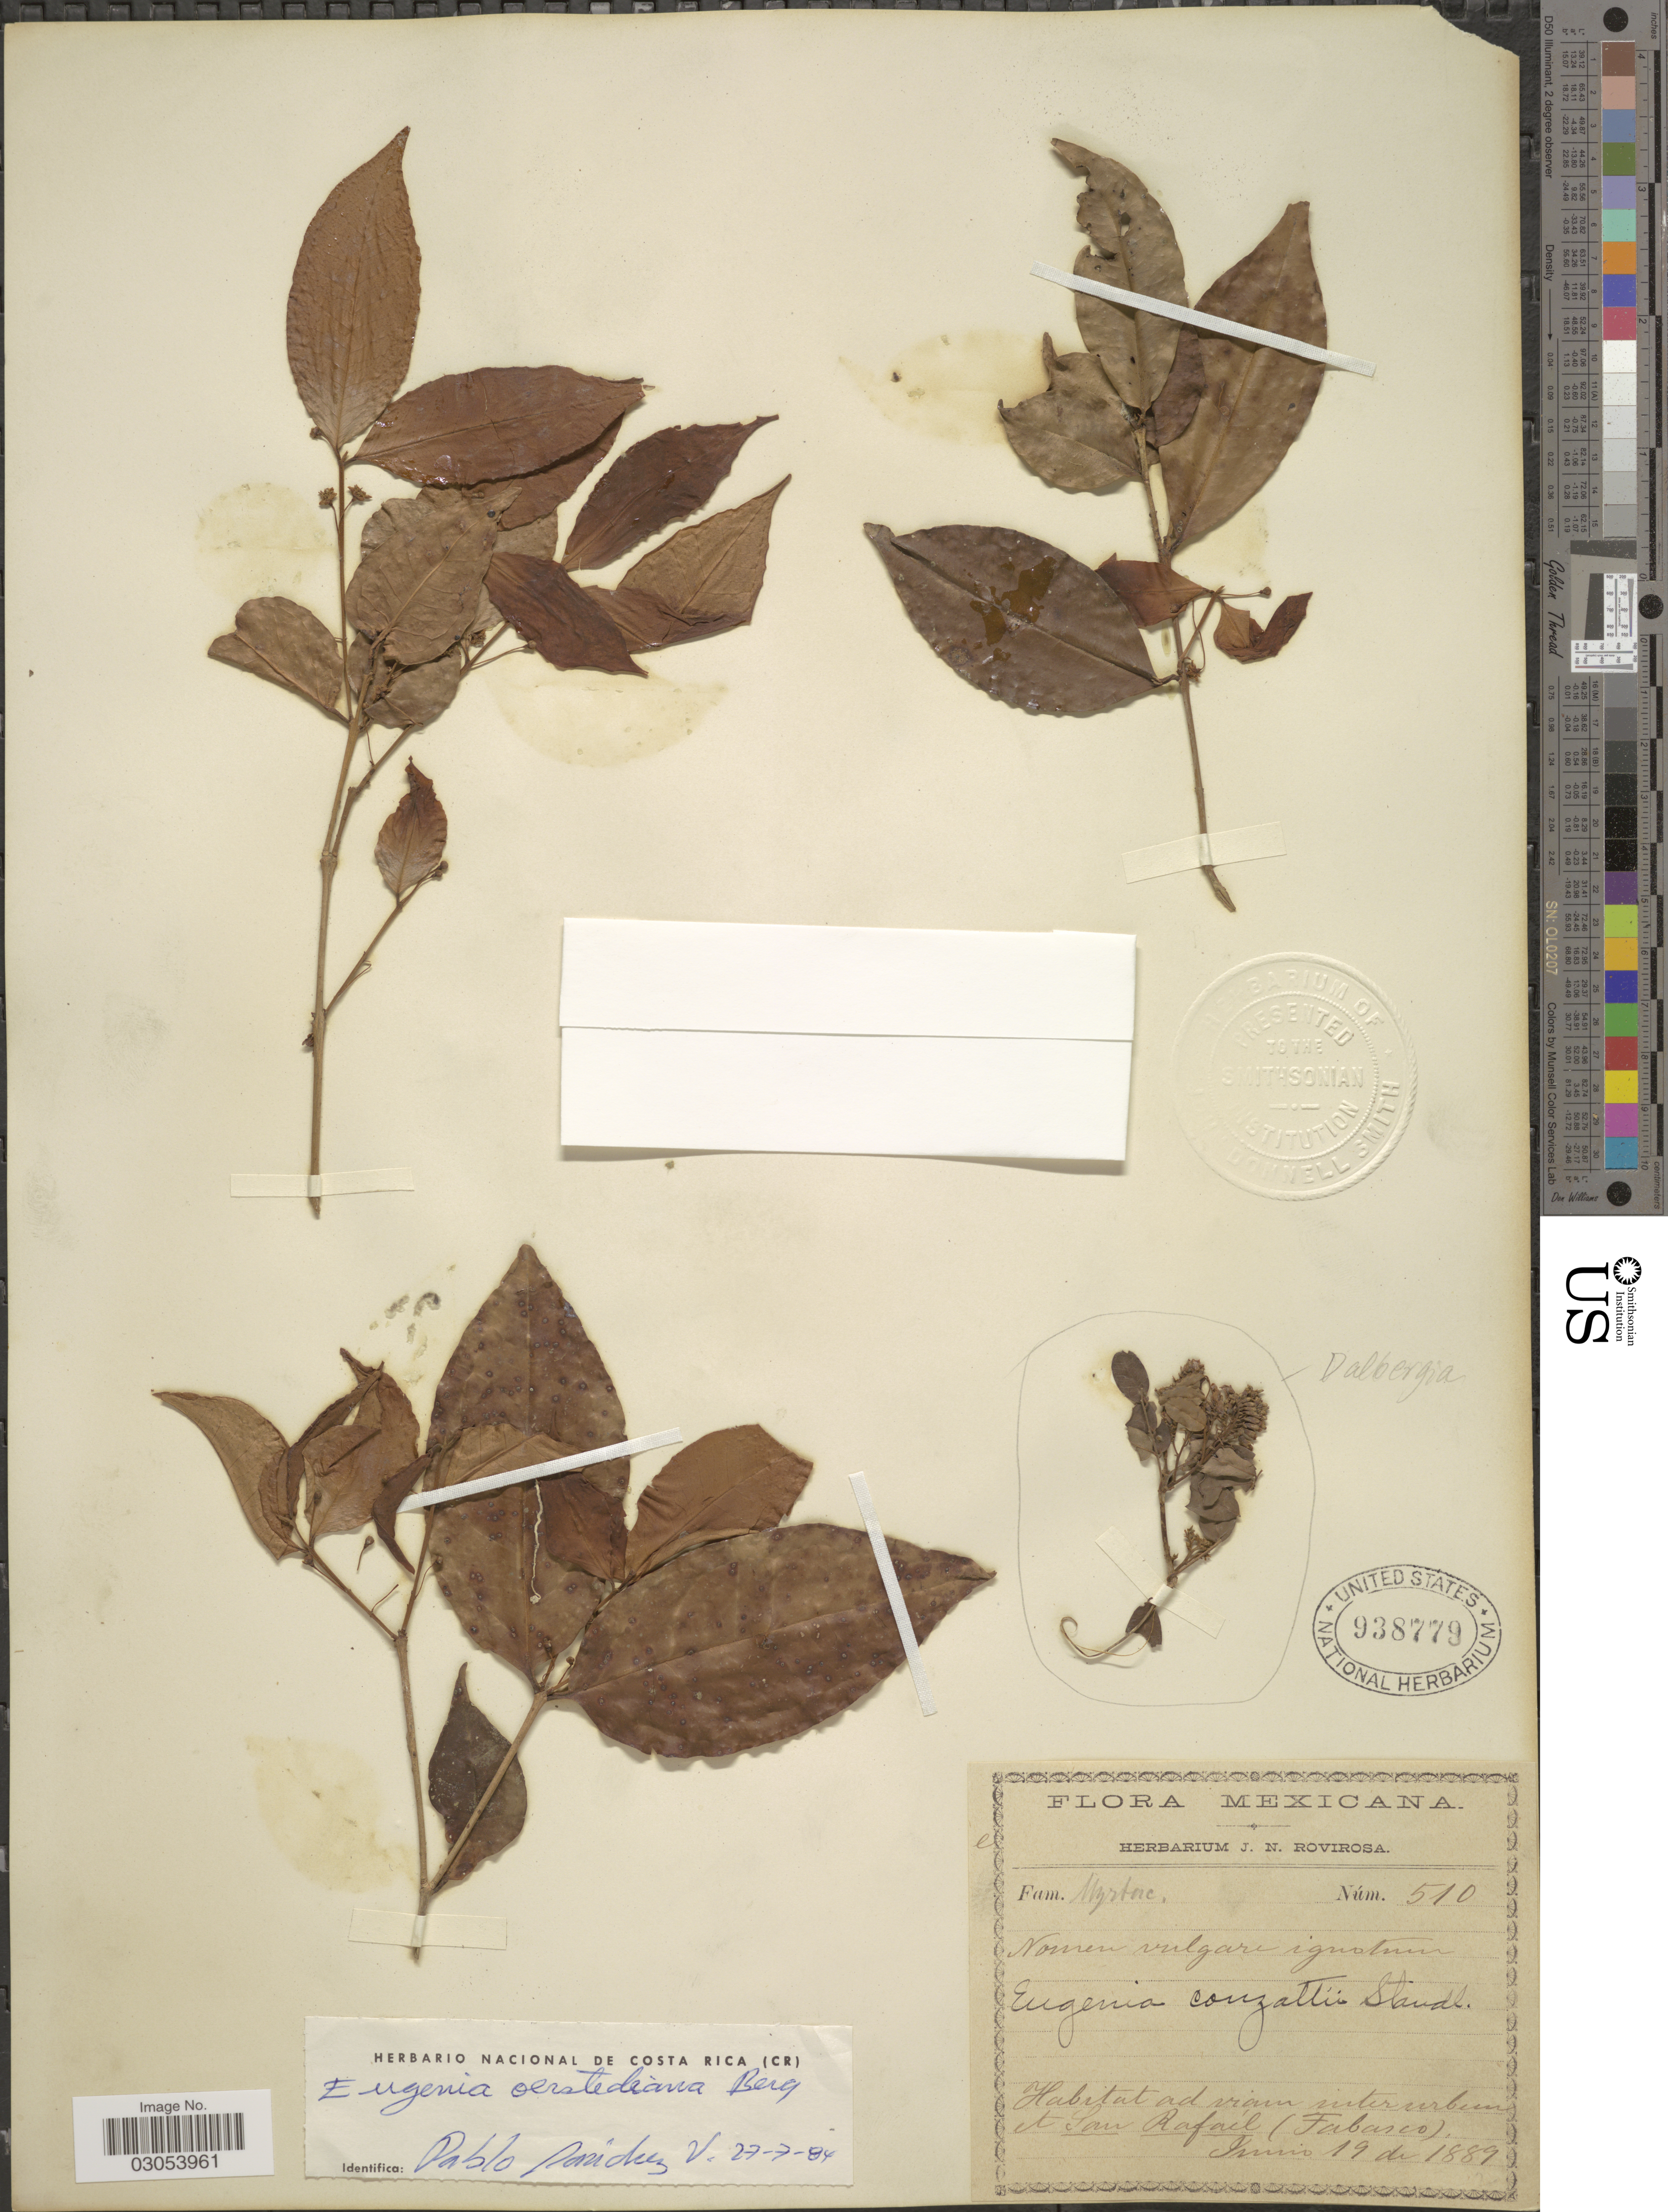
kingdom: Plantae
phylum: Tracheophyta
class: Magnoliopsida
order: Myrtales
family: Myrtaceae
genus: Eugenia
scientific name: Eugenia oerstediana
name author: O. Berg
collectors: ex herb. J.N. Rovirosa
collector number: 510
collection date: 1889-06-19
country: Mexico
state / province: Tabasco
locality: San Rafaél.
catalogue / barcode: US 938779